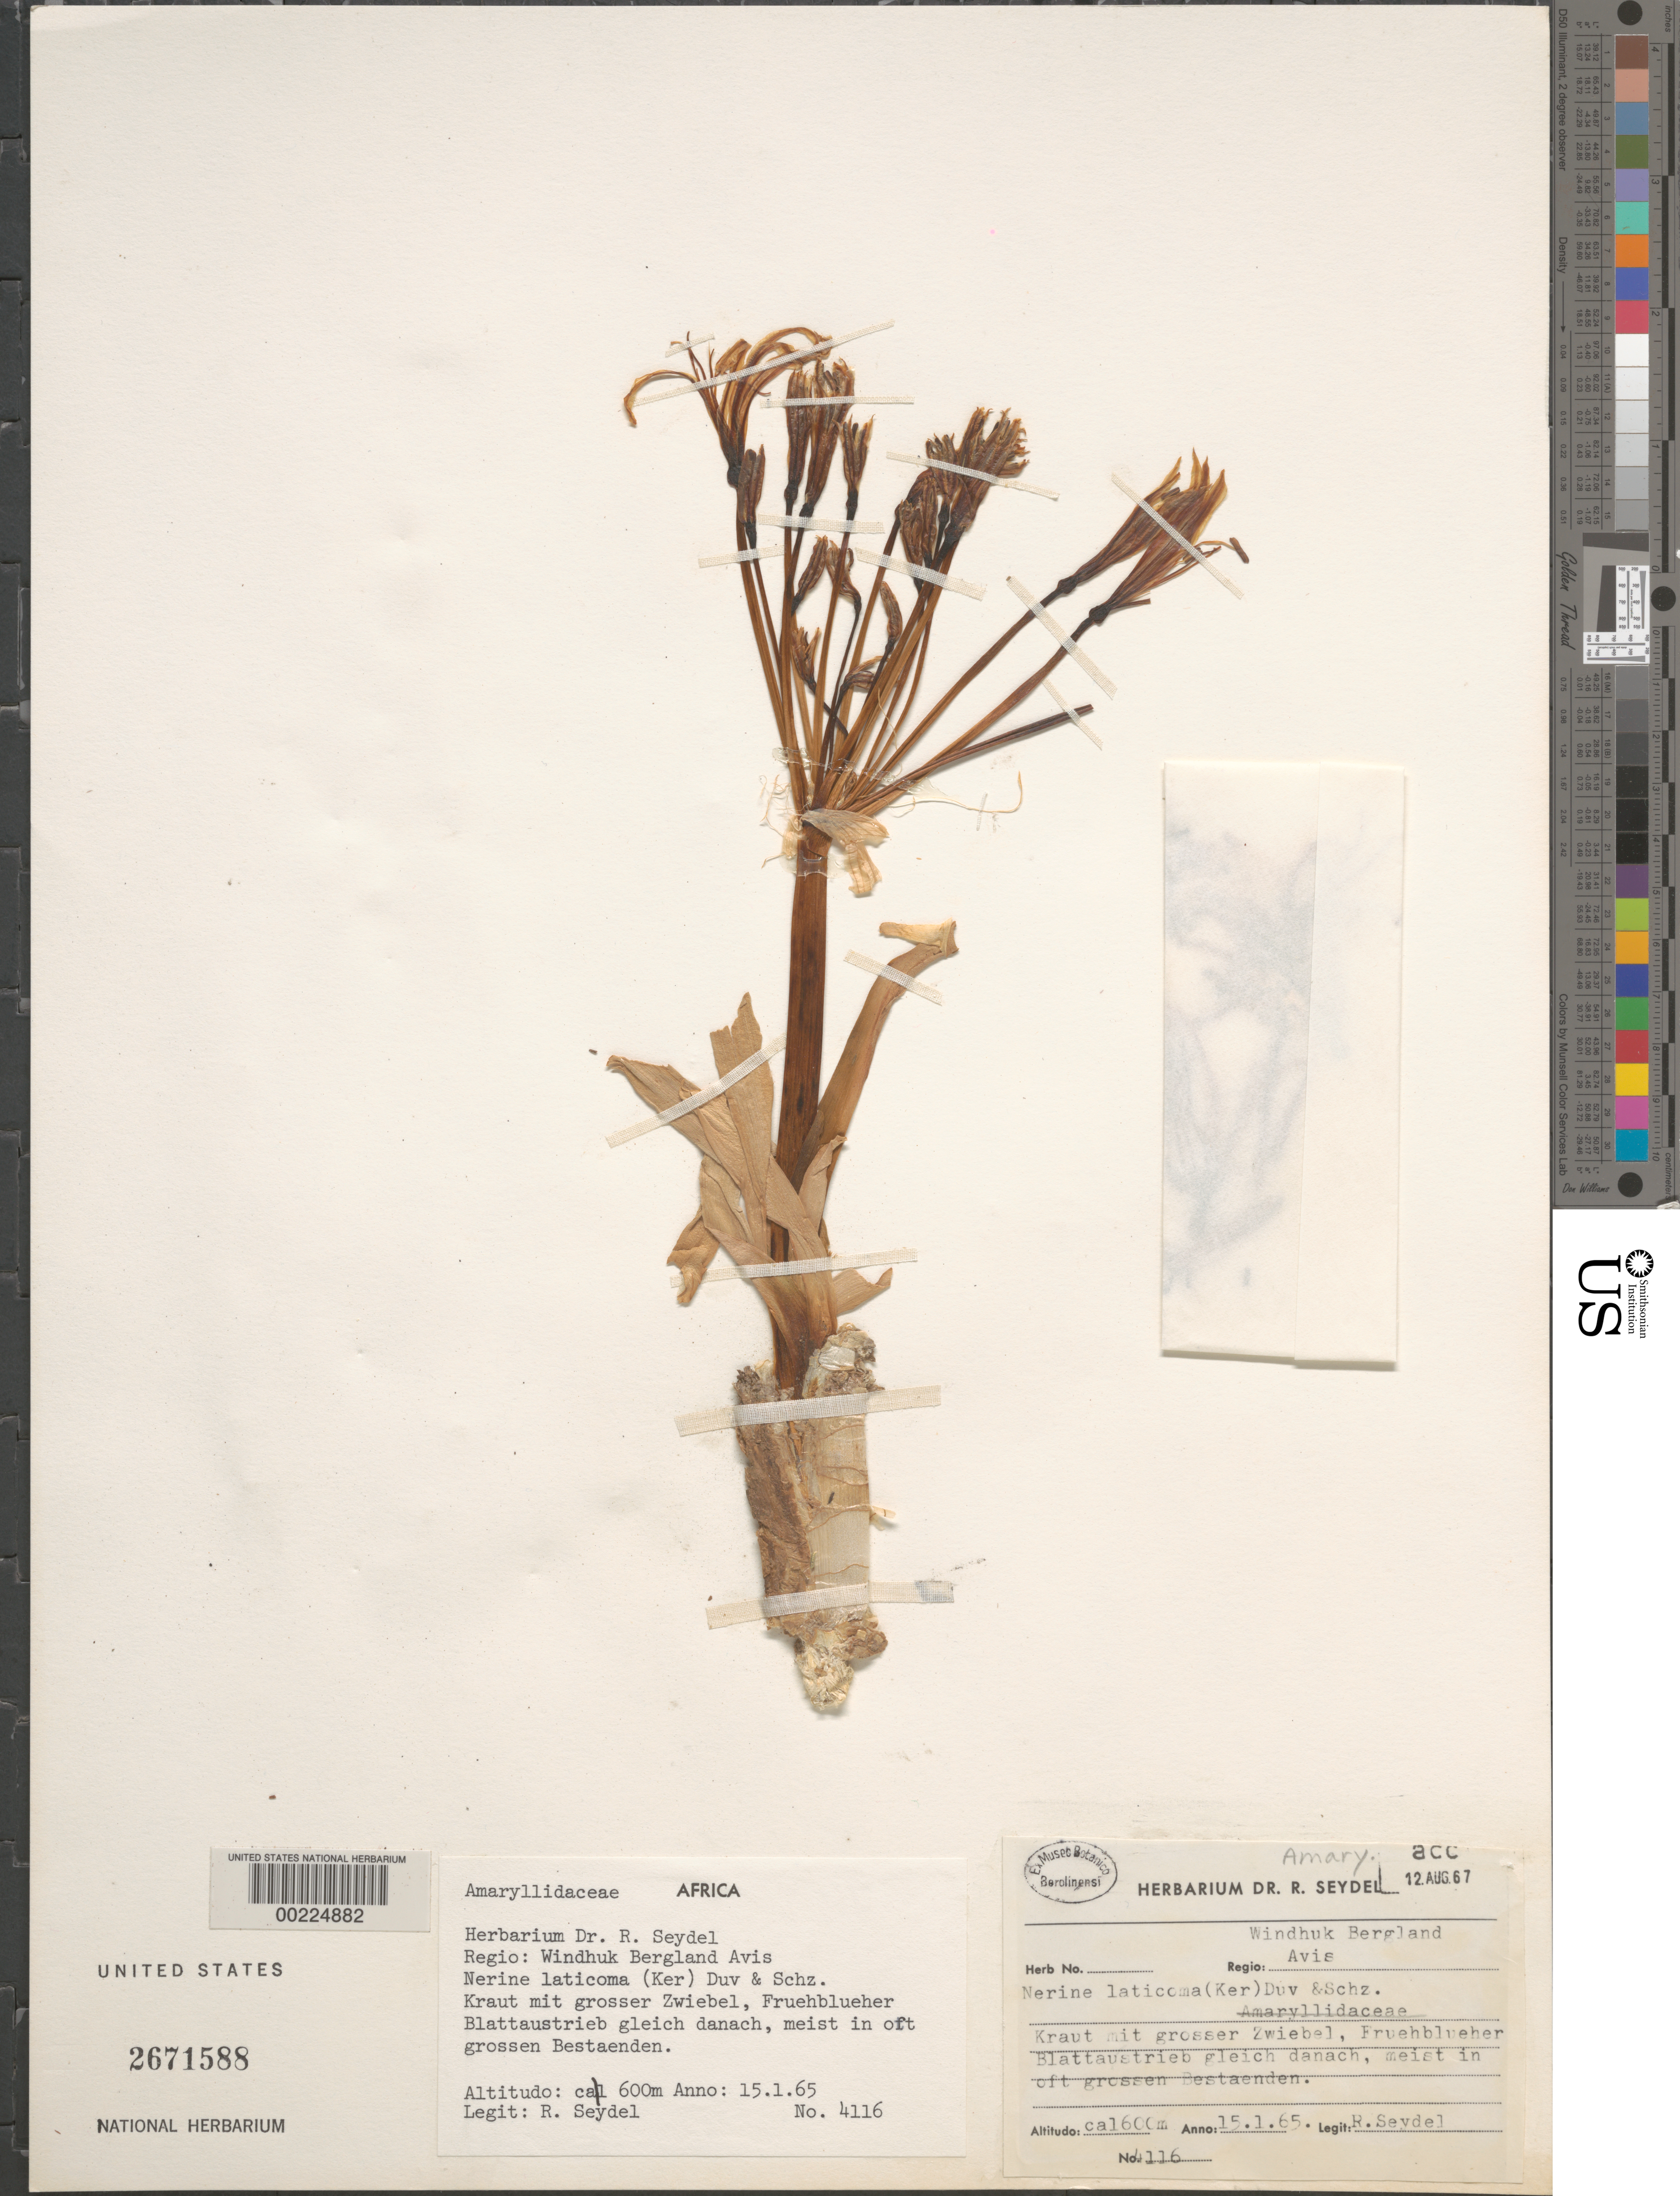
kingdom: Plantae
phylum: Tracheophyta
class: Liliopsida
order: Asparagales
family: Amaryllidaceae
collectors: R. Seydel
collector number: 4116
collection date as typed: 15 Jan 1965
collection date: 1965-01-15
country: Namibia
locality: Windhuk, Bergland, Avis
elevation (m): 1600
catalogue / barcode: US 2671588